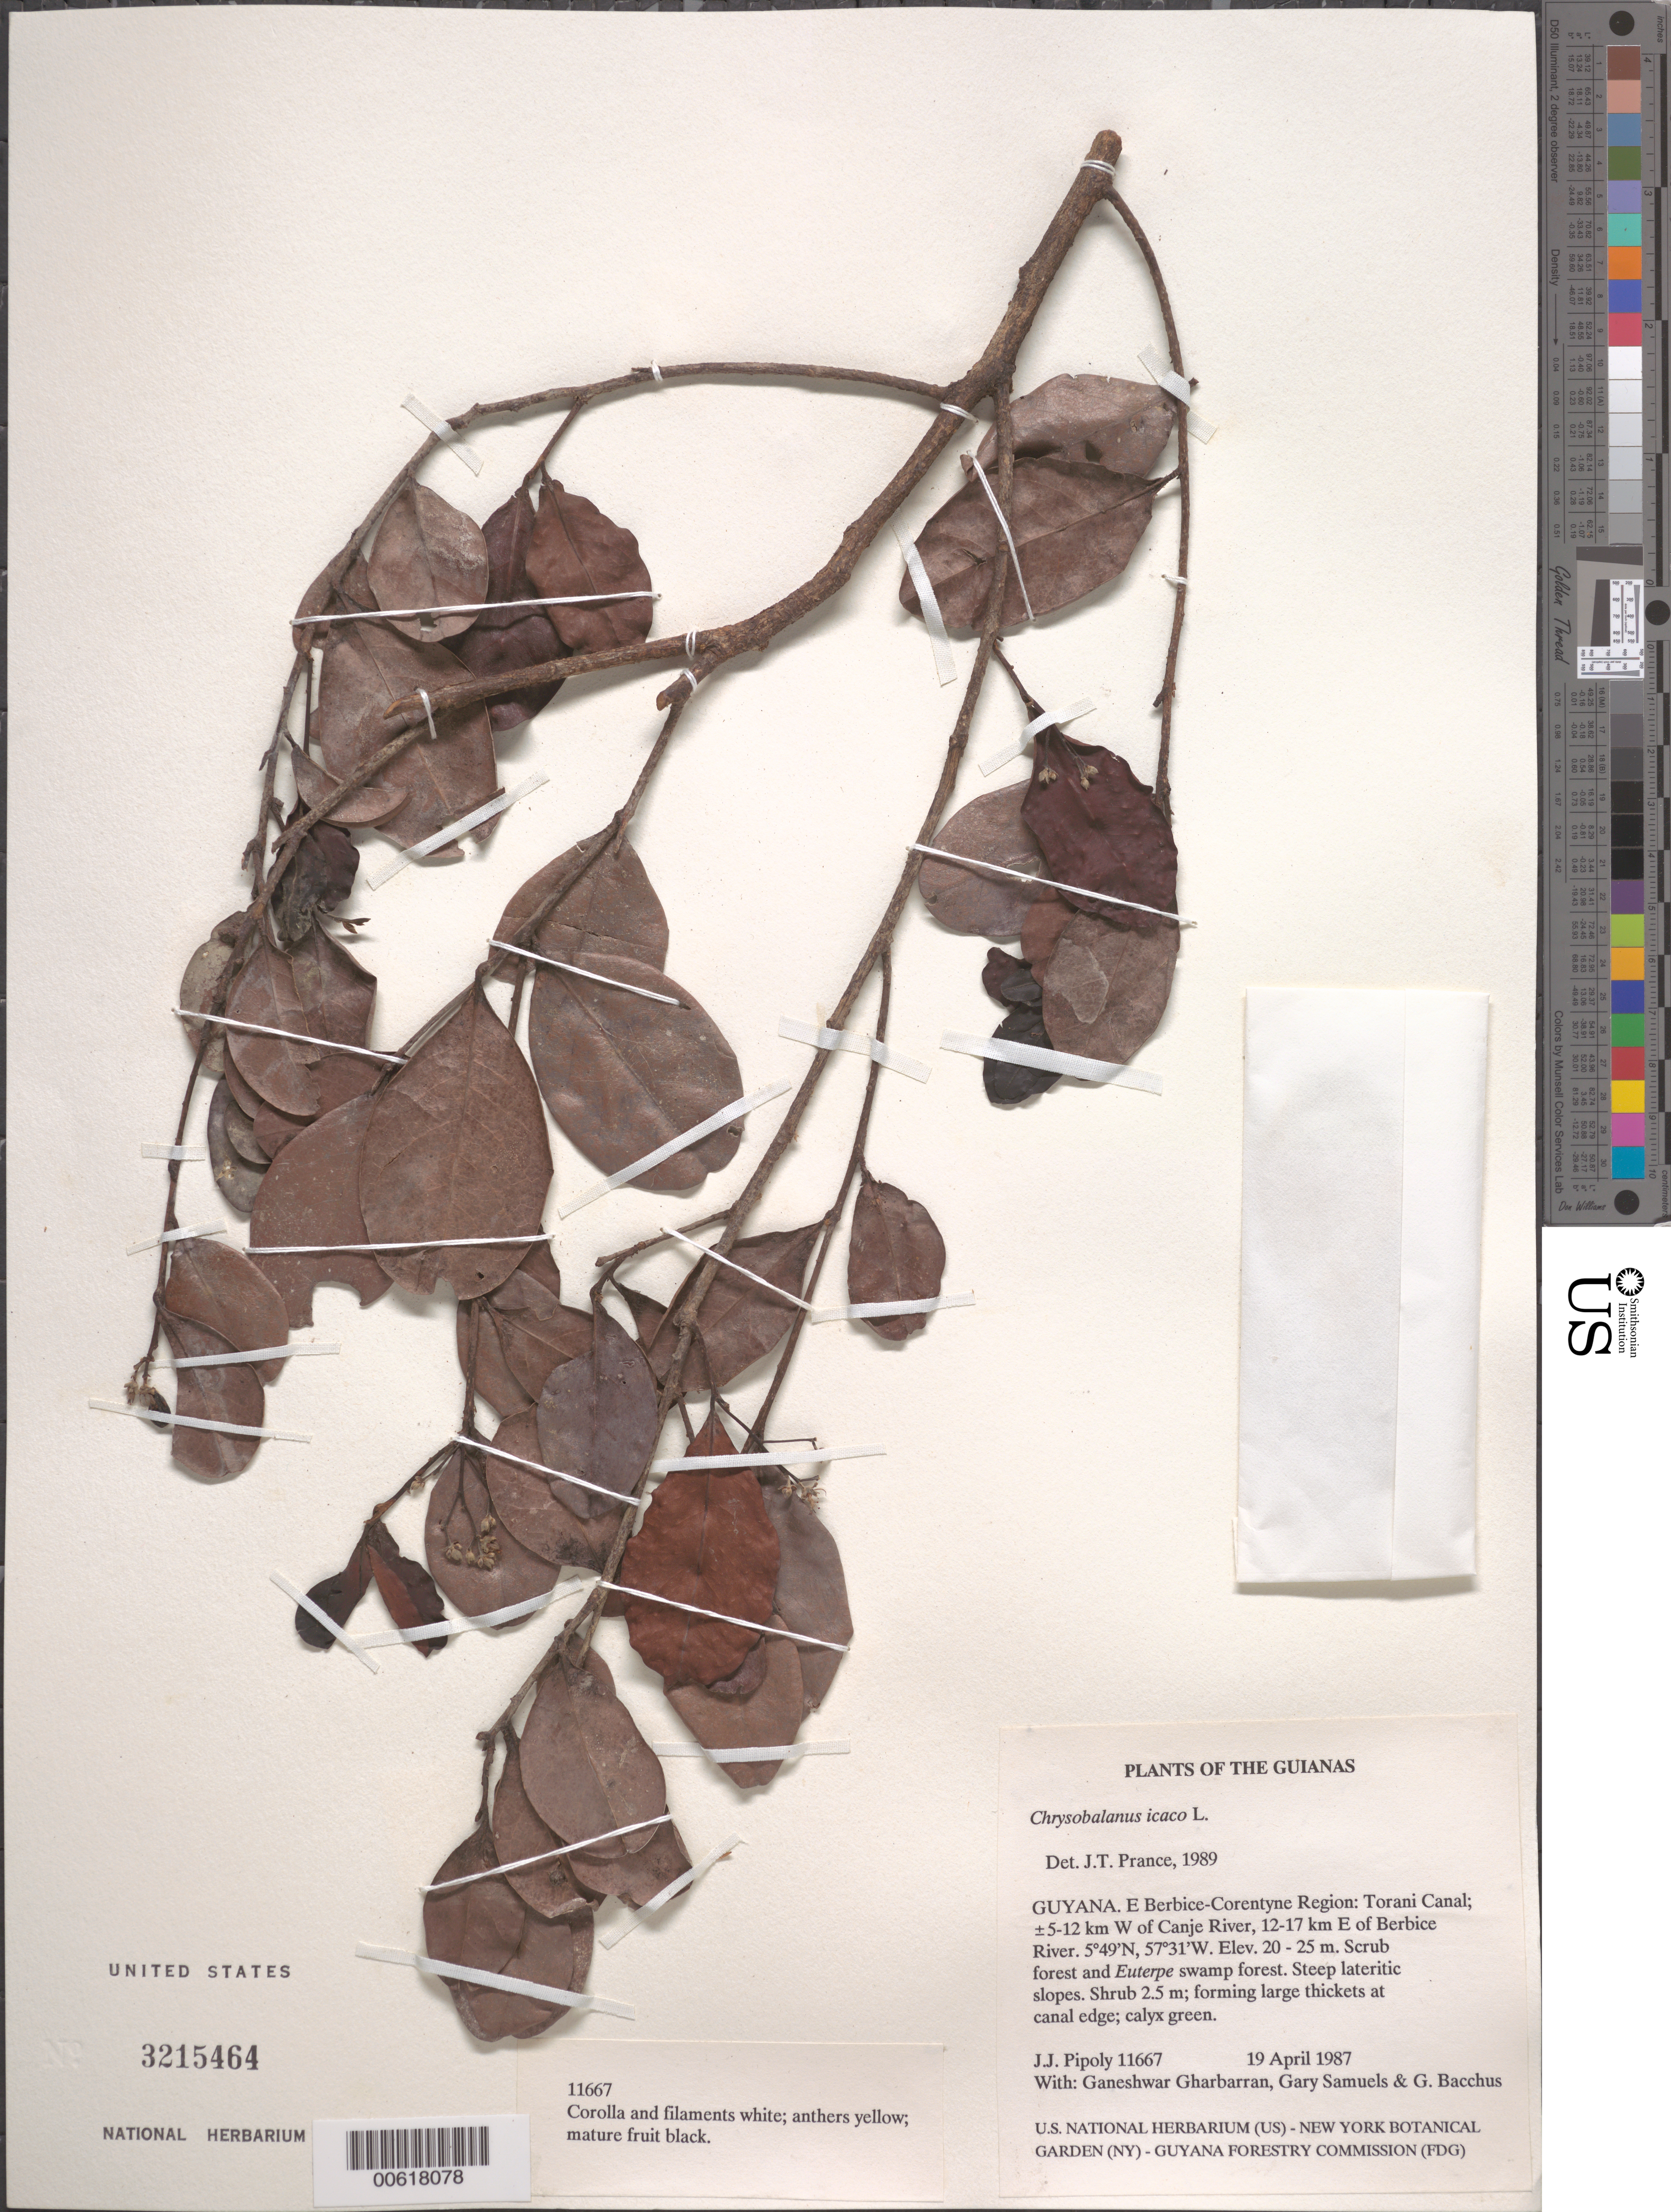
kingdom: Plantae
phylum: Tracheophyta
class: Magnoliopsida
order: Malpighiales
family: Chrysobalanaceae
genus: Chrysobalanus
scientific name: Chrysobalanus icaco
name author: L.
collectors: J. J. Pipoly, G. Gharbarran, G. Samuels & G. Bacchus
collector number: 11667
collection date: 1987-04-19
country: Guyana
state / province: E. Berbice-Corentyne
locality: Guianas. E Berbice-Corentyne Region: Torani Canal; ±5-12 km W of Canje River, 12-17 km E of Berbice River.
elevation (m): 20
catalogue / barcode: US 3215464